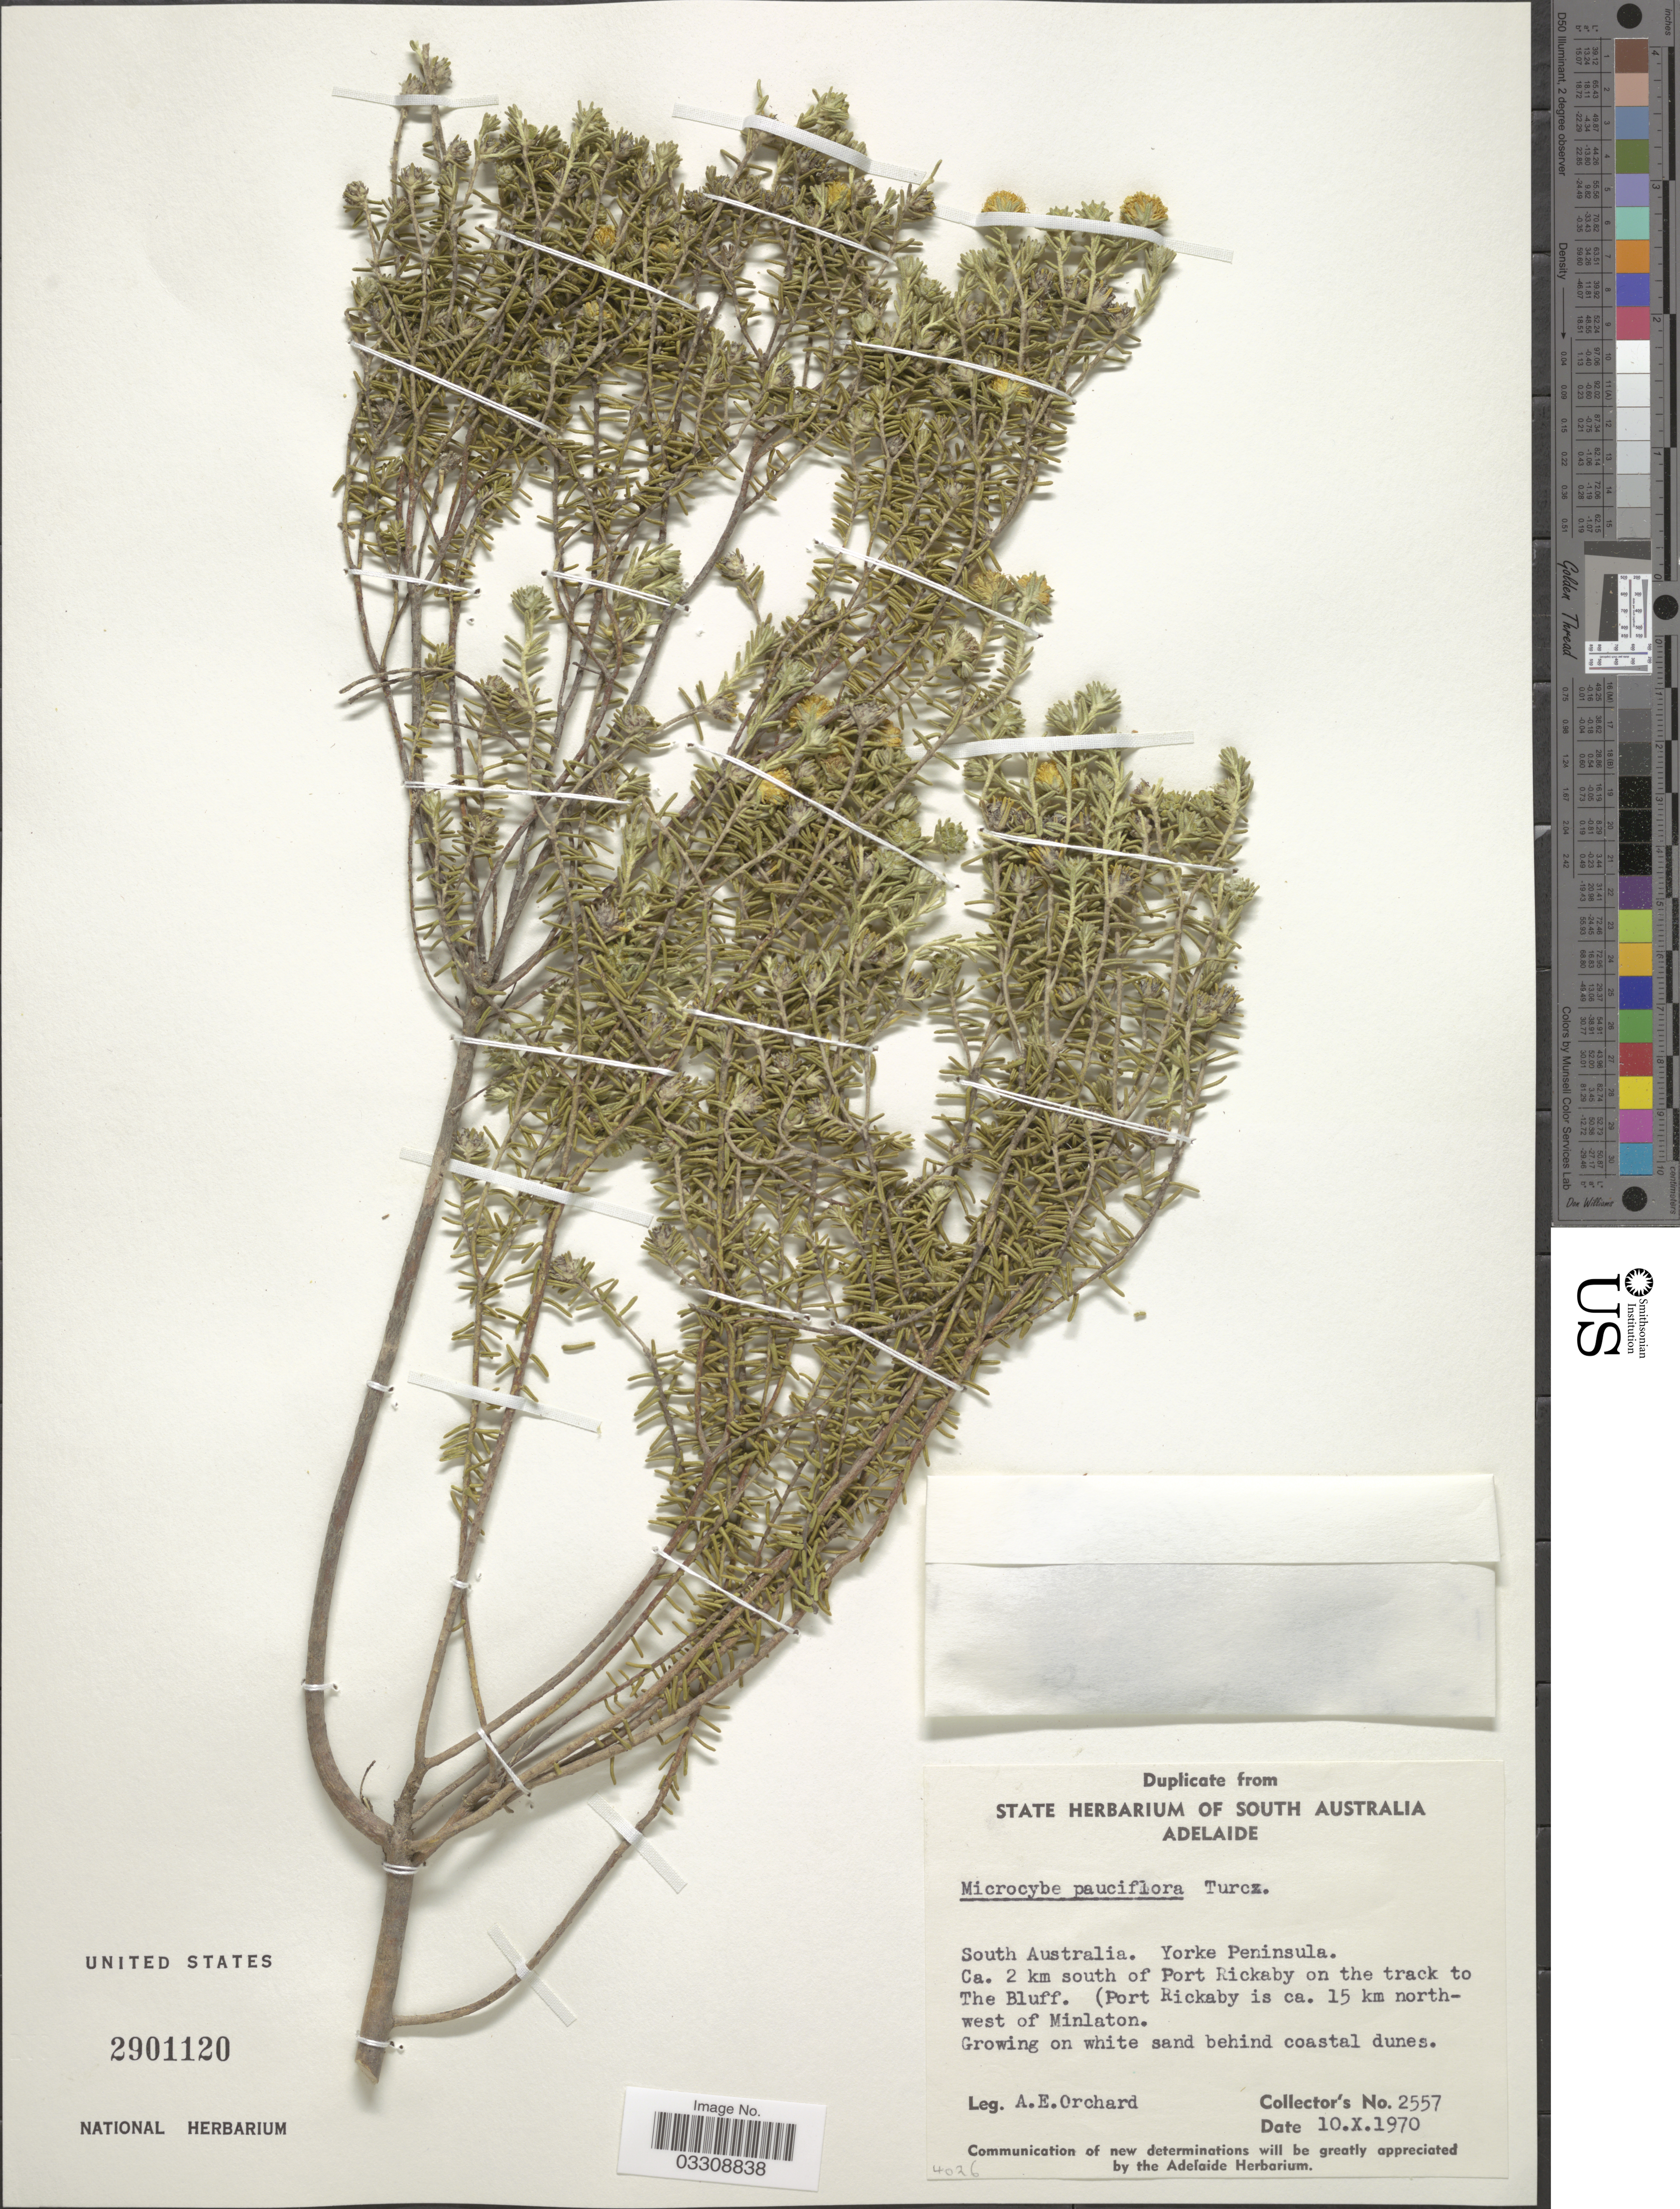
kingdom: Plantae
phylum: Tracheophyta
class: Magnoliopsida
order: Sapindales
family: Rutaceae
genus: Microcybe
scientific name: Microcybe pauciflora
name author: Turcz.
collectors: A. E. Orchard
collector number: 2557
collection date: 1970-10-10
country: Australia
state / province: South Australia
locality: Yorke Peninsula. Ca. 2 km south of Port Rickaby on the track to The Bluff. (Port Rickaby is ca. 15 km northwest of Minlaton.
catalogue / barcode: US 2901120